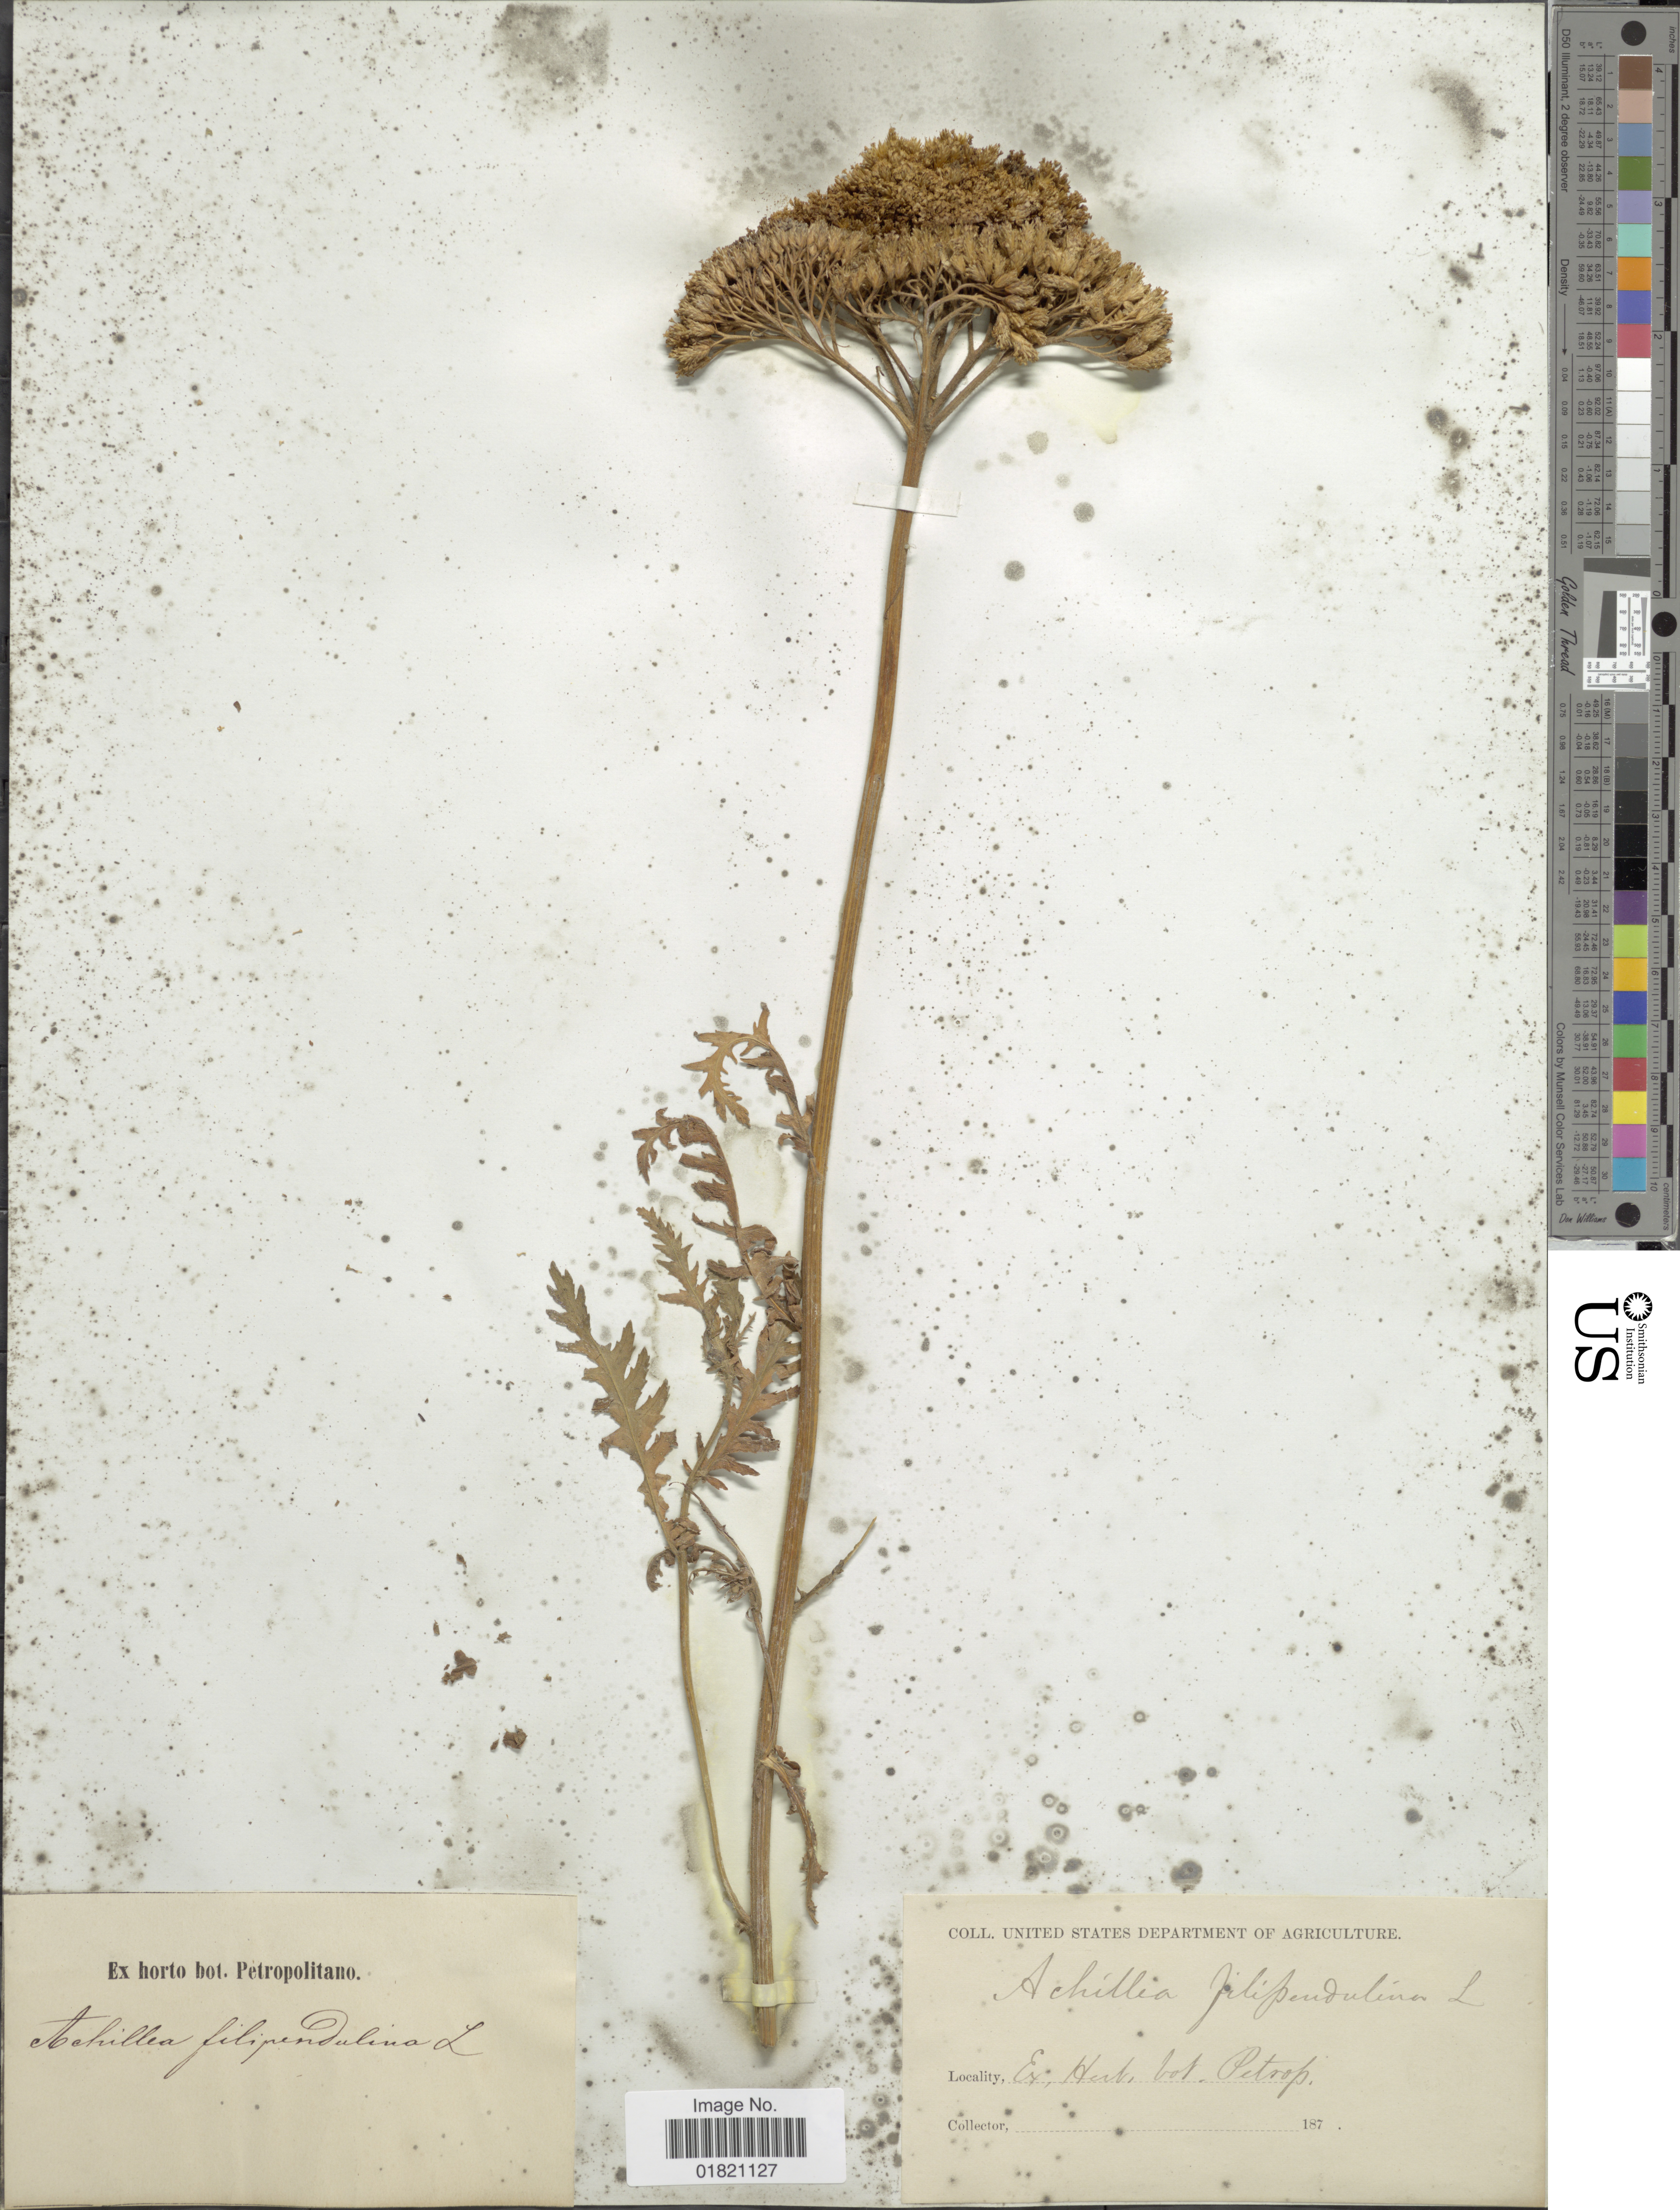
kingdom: Plantae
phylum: Tracheophyta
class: Magnoliopsida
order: Asterales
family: Asteraceae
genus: Achillea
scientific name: Achillea filipendulina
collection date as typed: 187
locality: Ex herb. bot. Petrop.